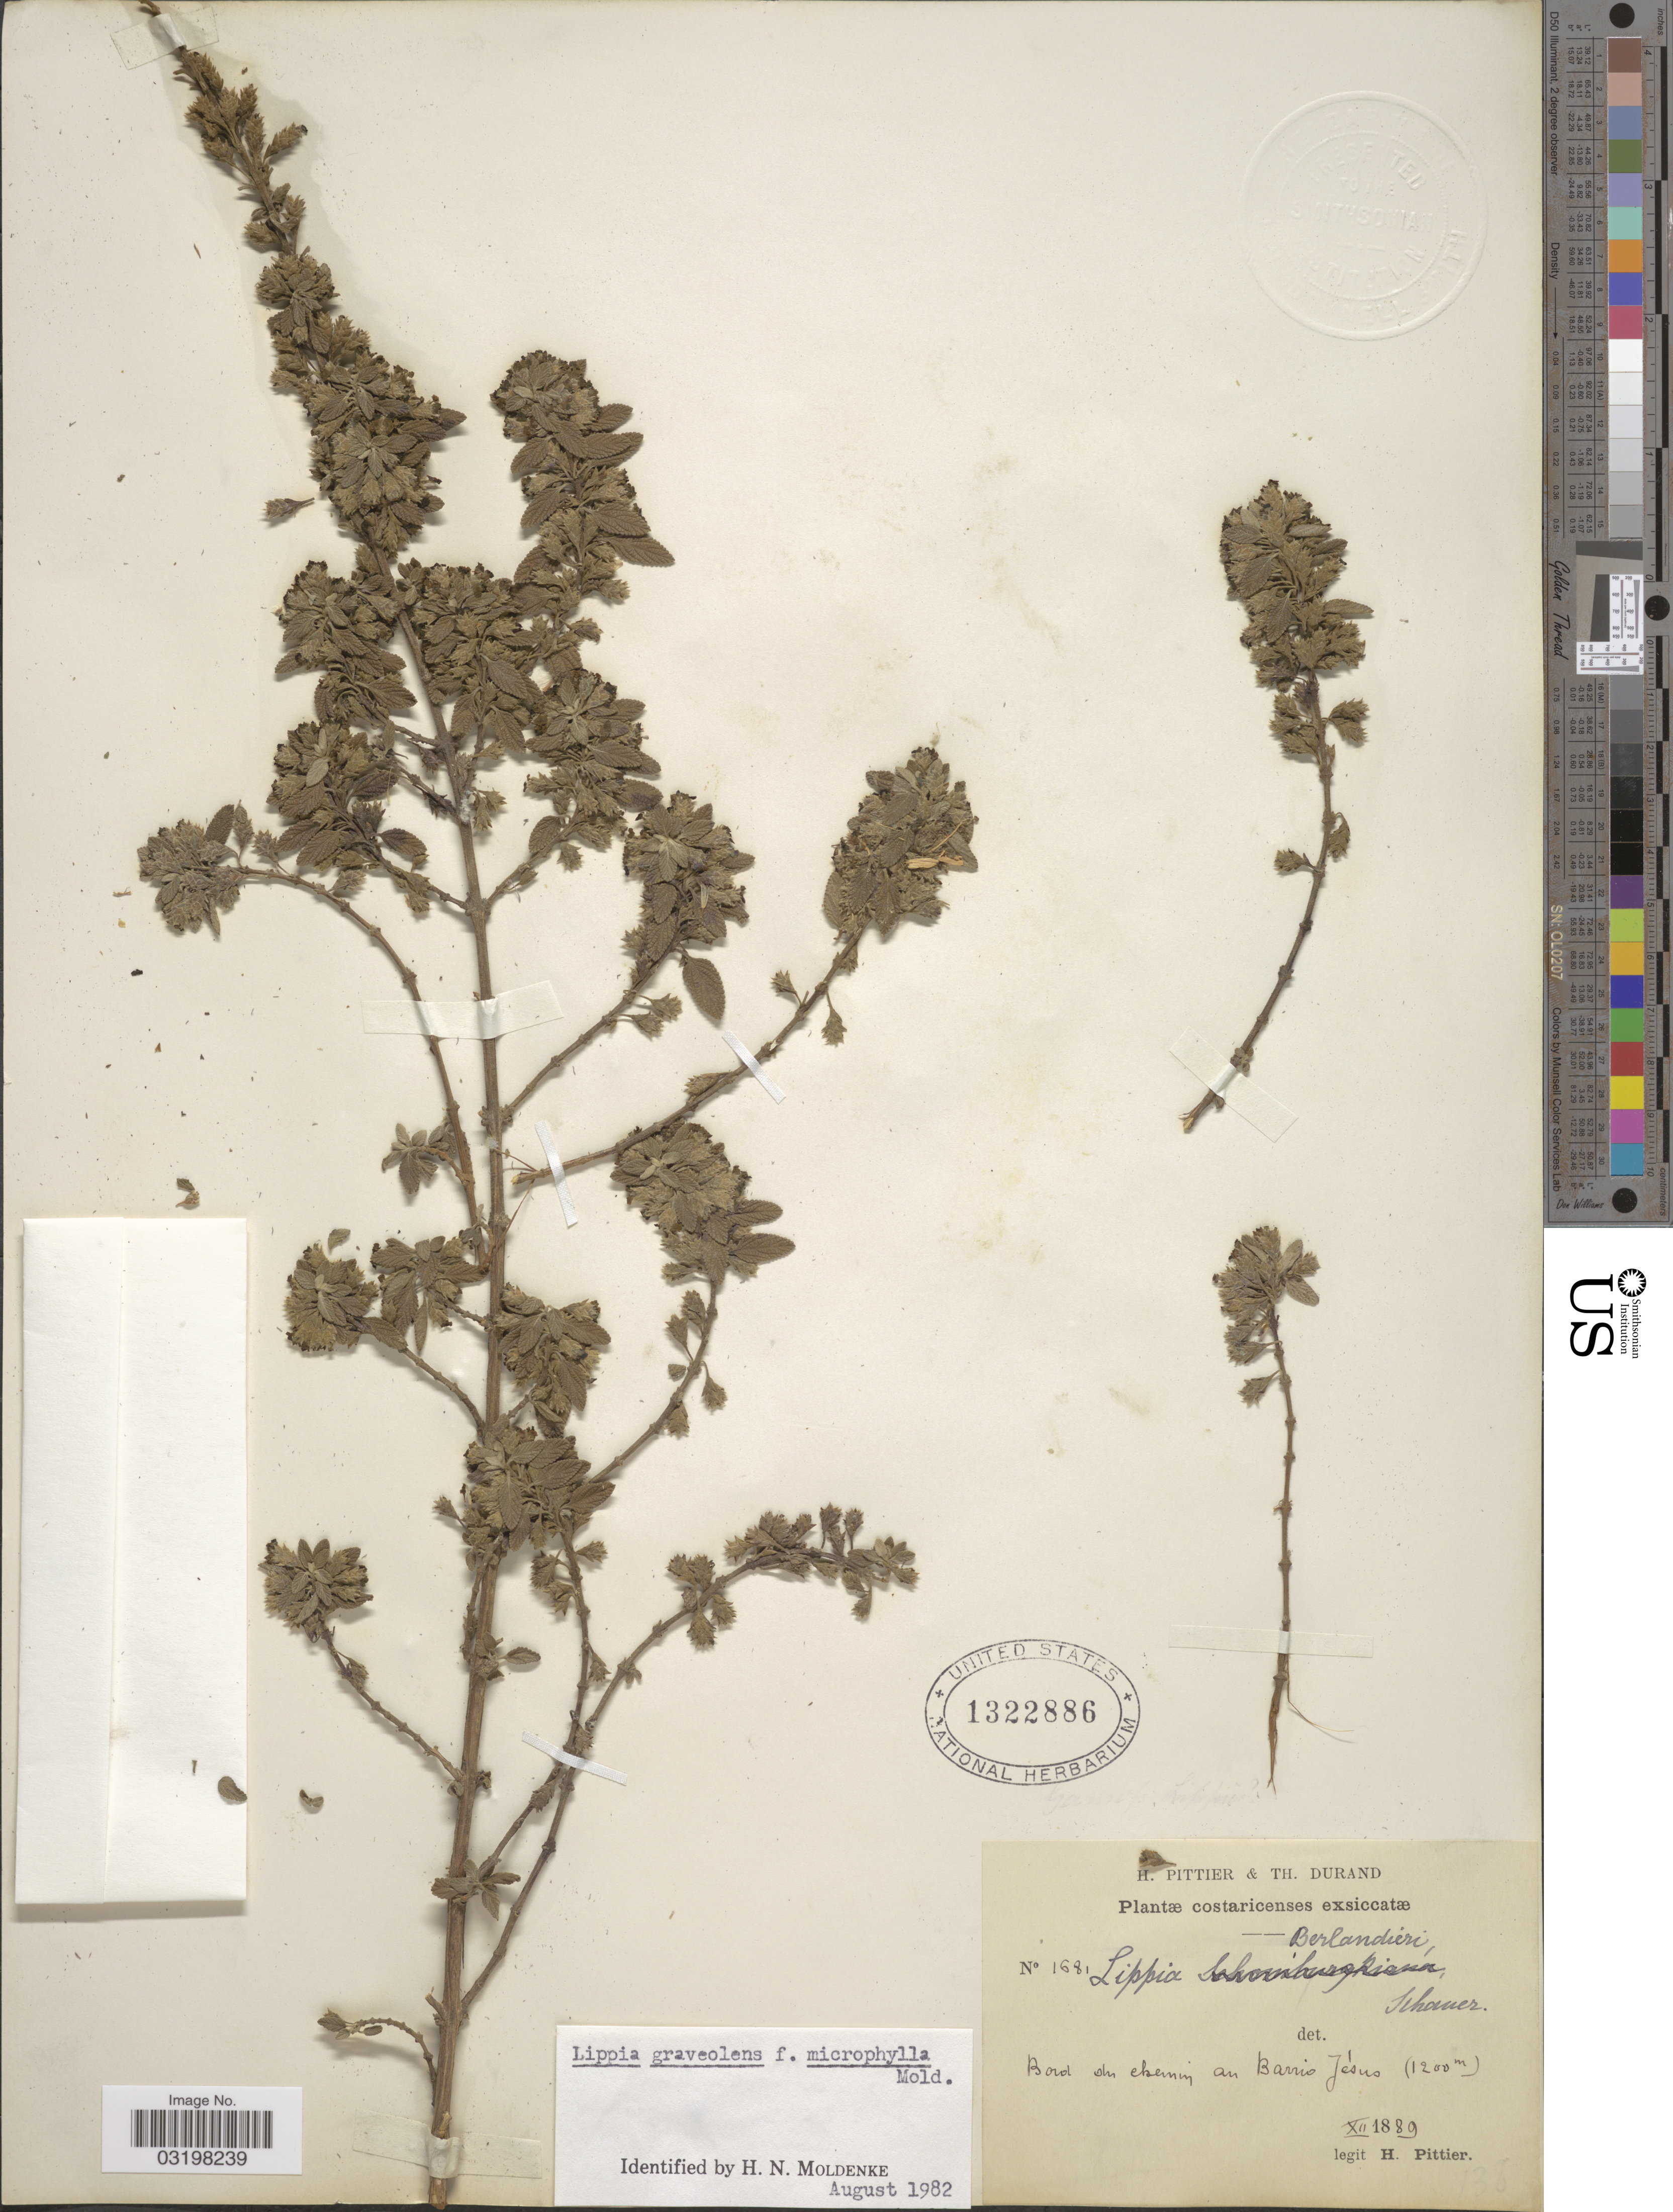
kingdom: Plantae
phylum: Tracheophyta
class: Magnoliopsida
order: Lamiales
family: Verbenaceae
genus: Lippia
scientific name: Lippia graveolens f. microphylla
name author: Kunth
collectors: H. F. Pittier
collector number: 1681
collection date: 1889-12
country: Costa Rica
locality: Bord du chemin an Barrio Jésus.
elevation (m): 1200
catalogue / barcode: US 1322886